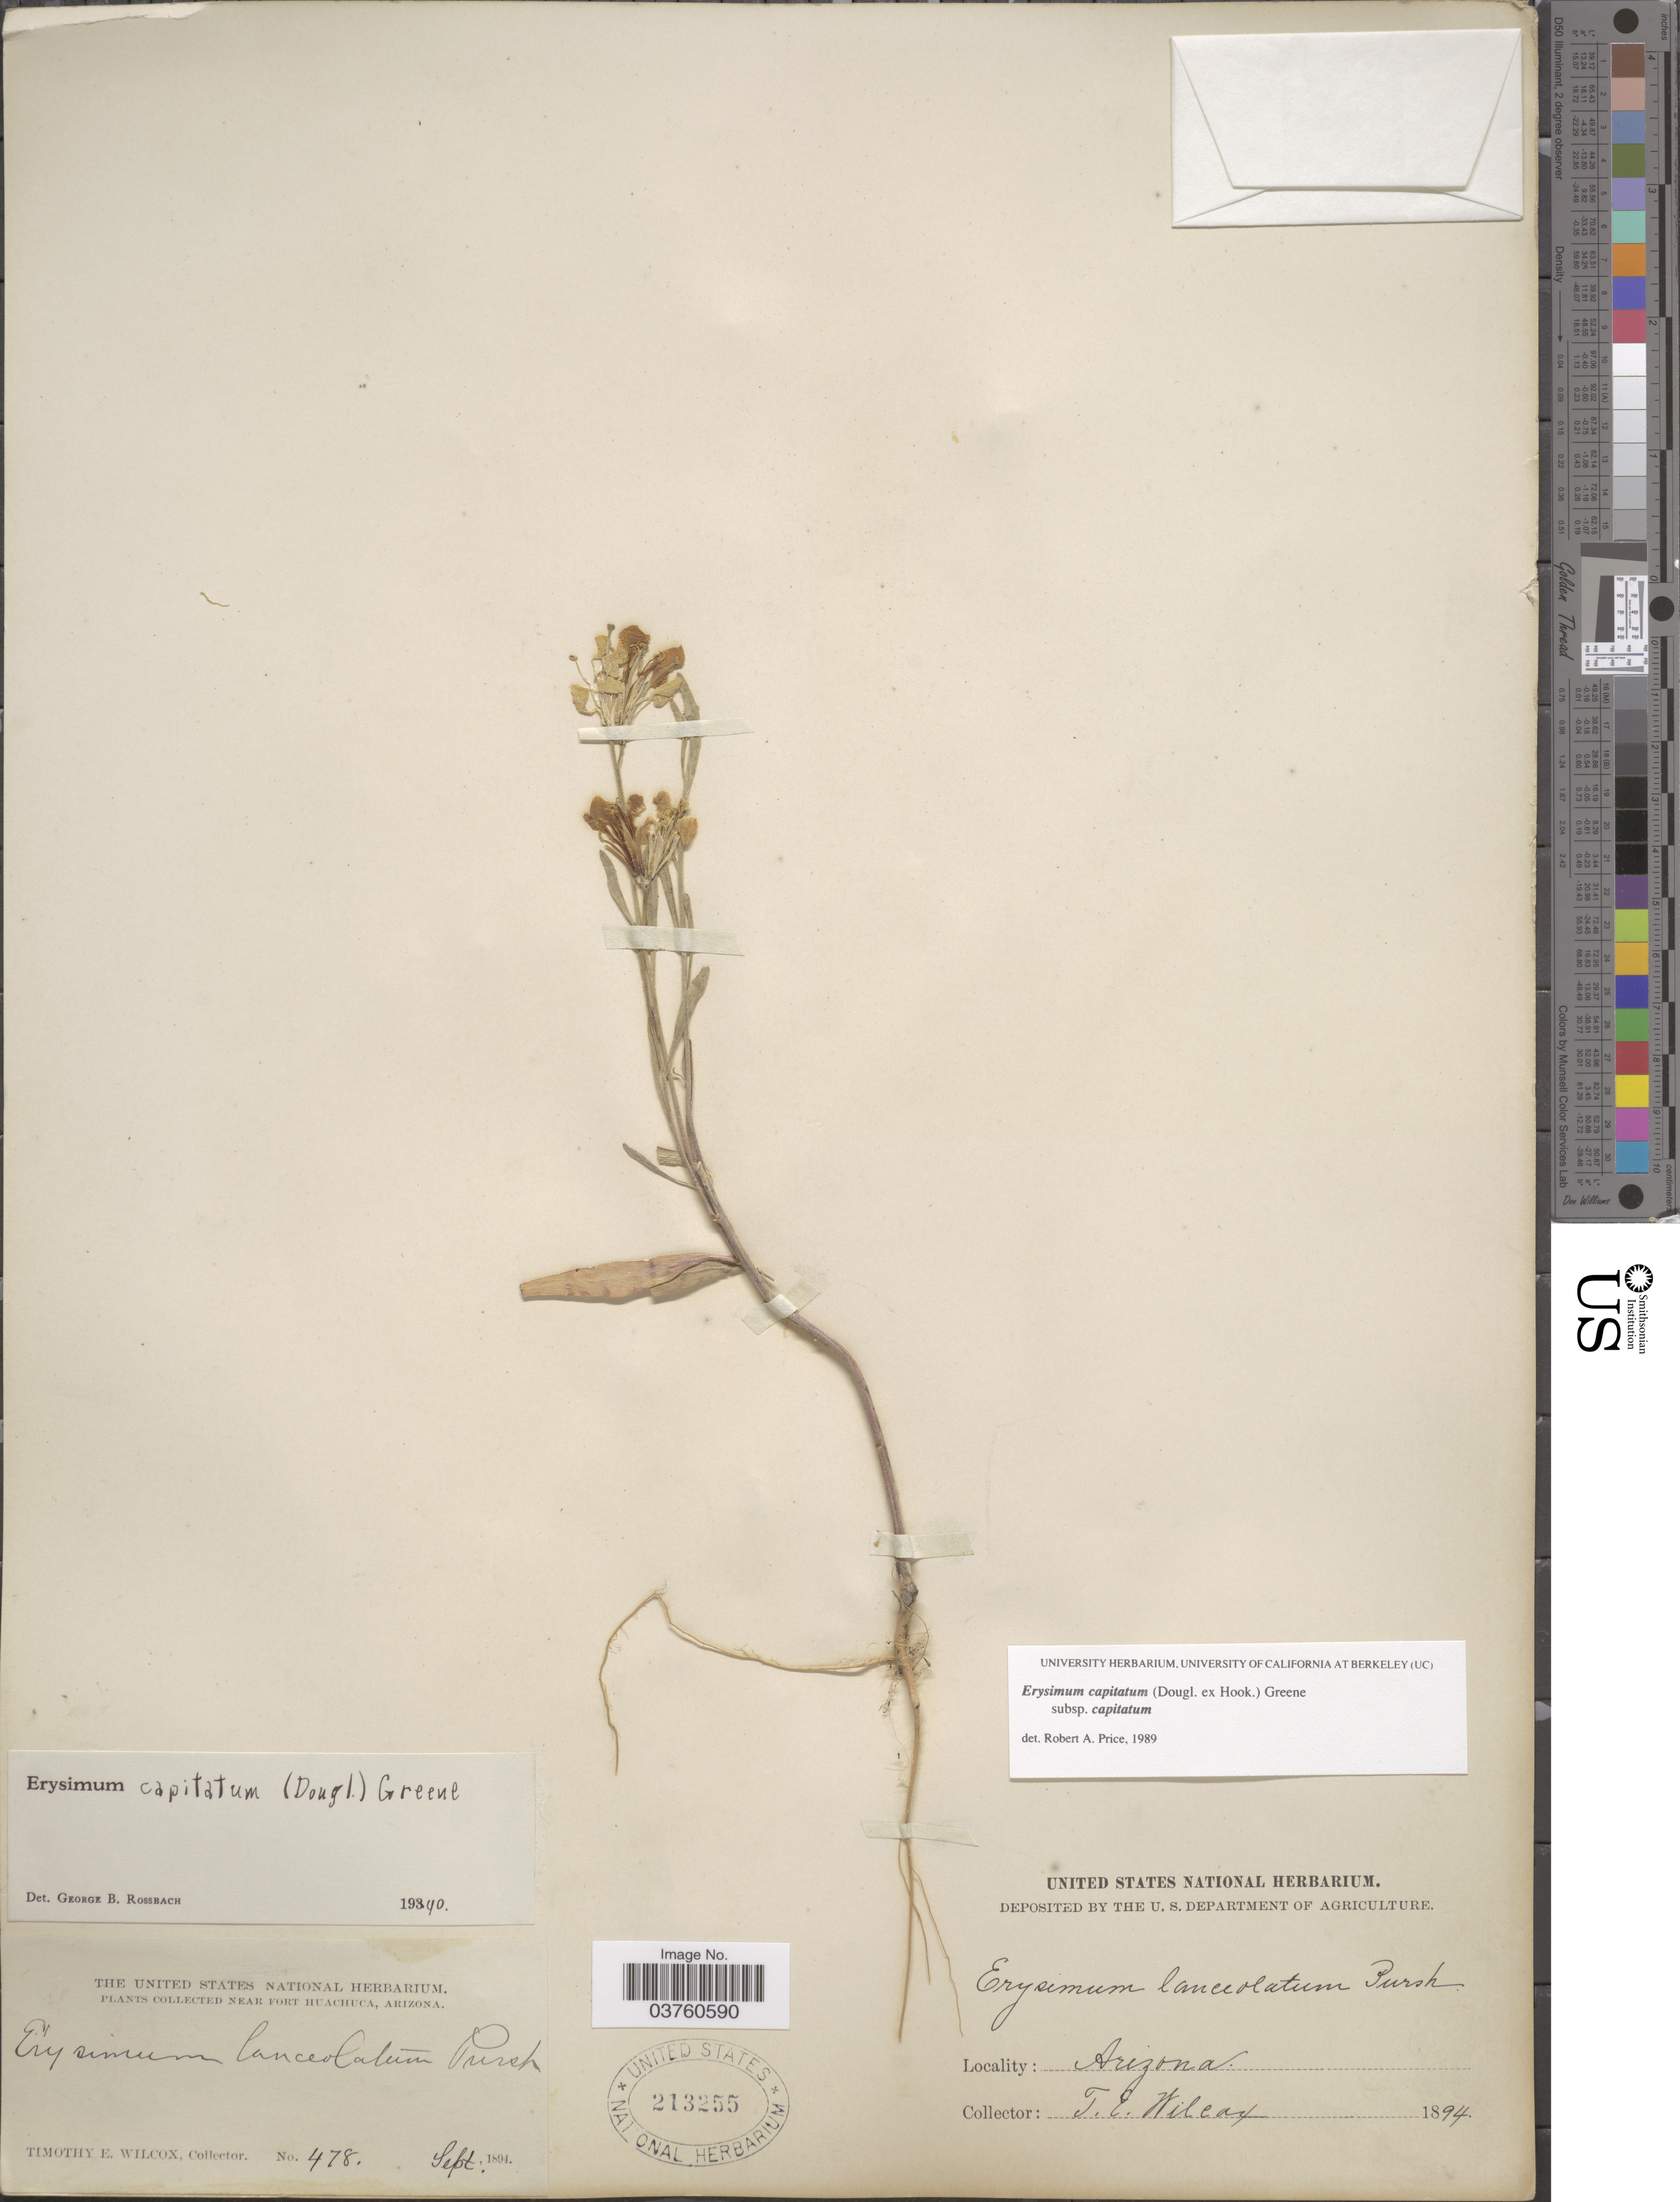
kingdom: Plantae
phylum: Tracheophyta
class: Magnoliopsida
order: Brassicales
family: Brassicaceae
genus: Erysimum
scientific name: Erysimum capitatum subsp. capitatum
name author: (Douglas ex Hook.) Greene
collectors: T. E. Wilcox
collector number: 478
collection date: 1894-09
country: United States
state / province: Arizona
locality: Near Fort Huachuca.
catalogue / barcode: US 213255